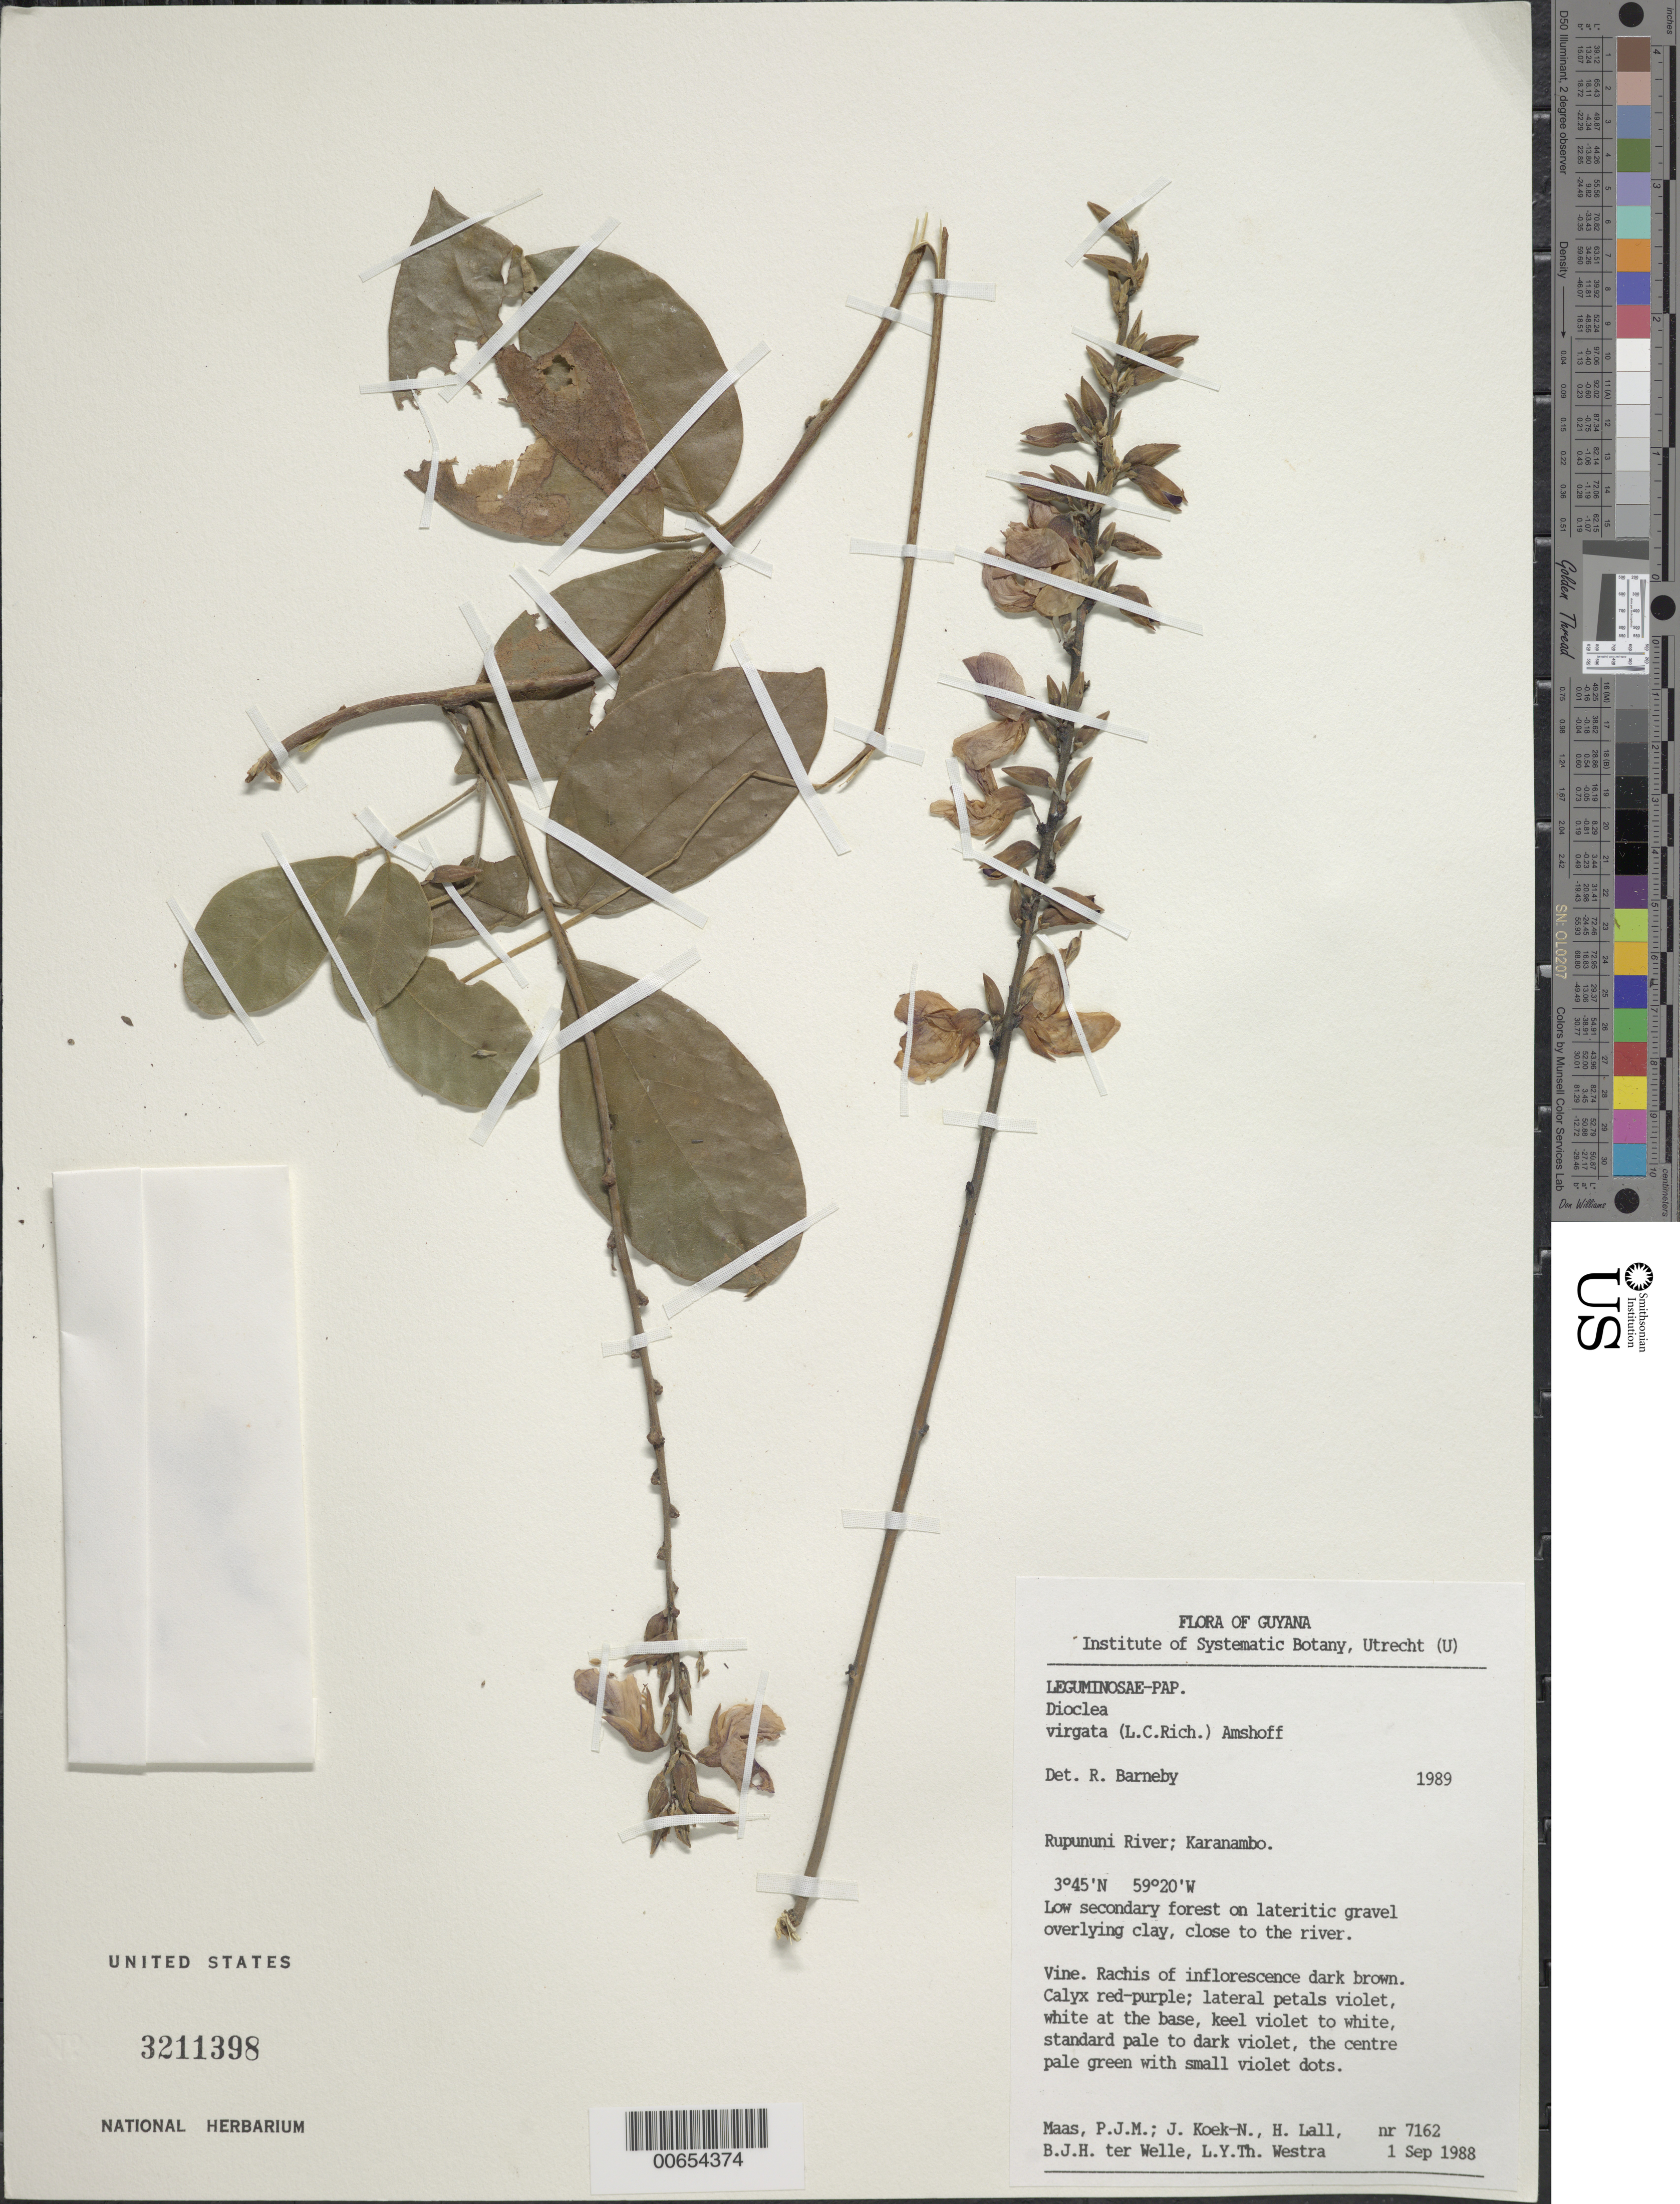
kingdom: Plantae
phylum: Tracheophyta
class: Magnoliopsida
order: Fabales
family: Fabaceae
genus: Dioclea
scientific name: Dioclea virgata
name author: (Rich.) Amshoff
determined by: Barneby, Rupert C., (NY)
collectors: P. Maas, J. Koek-Noorman, H. Lall, B. Welle & L. Y. T. Westra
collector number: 7162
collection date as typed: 1-Sep-88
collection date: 1988-09-01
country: Guyana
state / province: U. Takutu-U. Essequibo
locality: Karanambo, Rupununi River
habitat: Low secondary forest on lateritic gravel over clay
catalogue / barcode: US 3211398